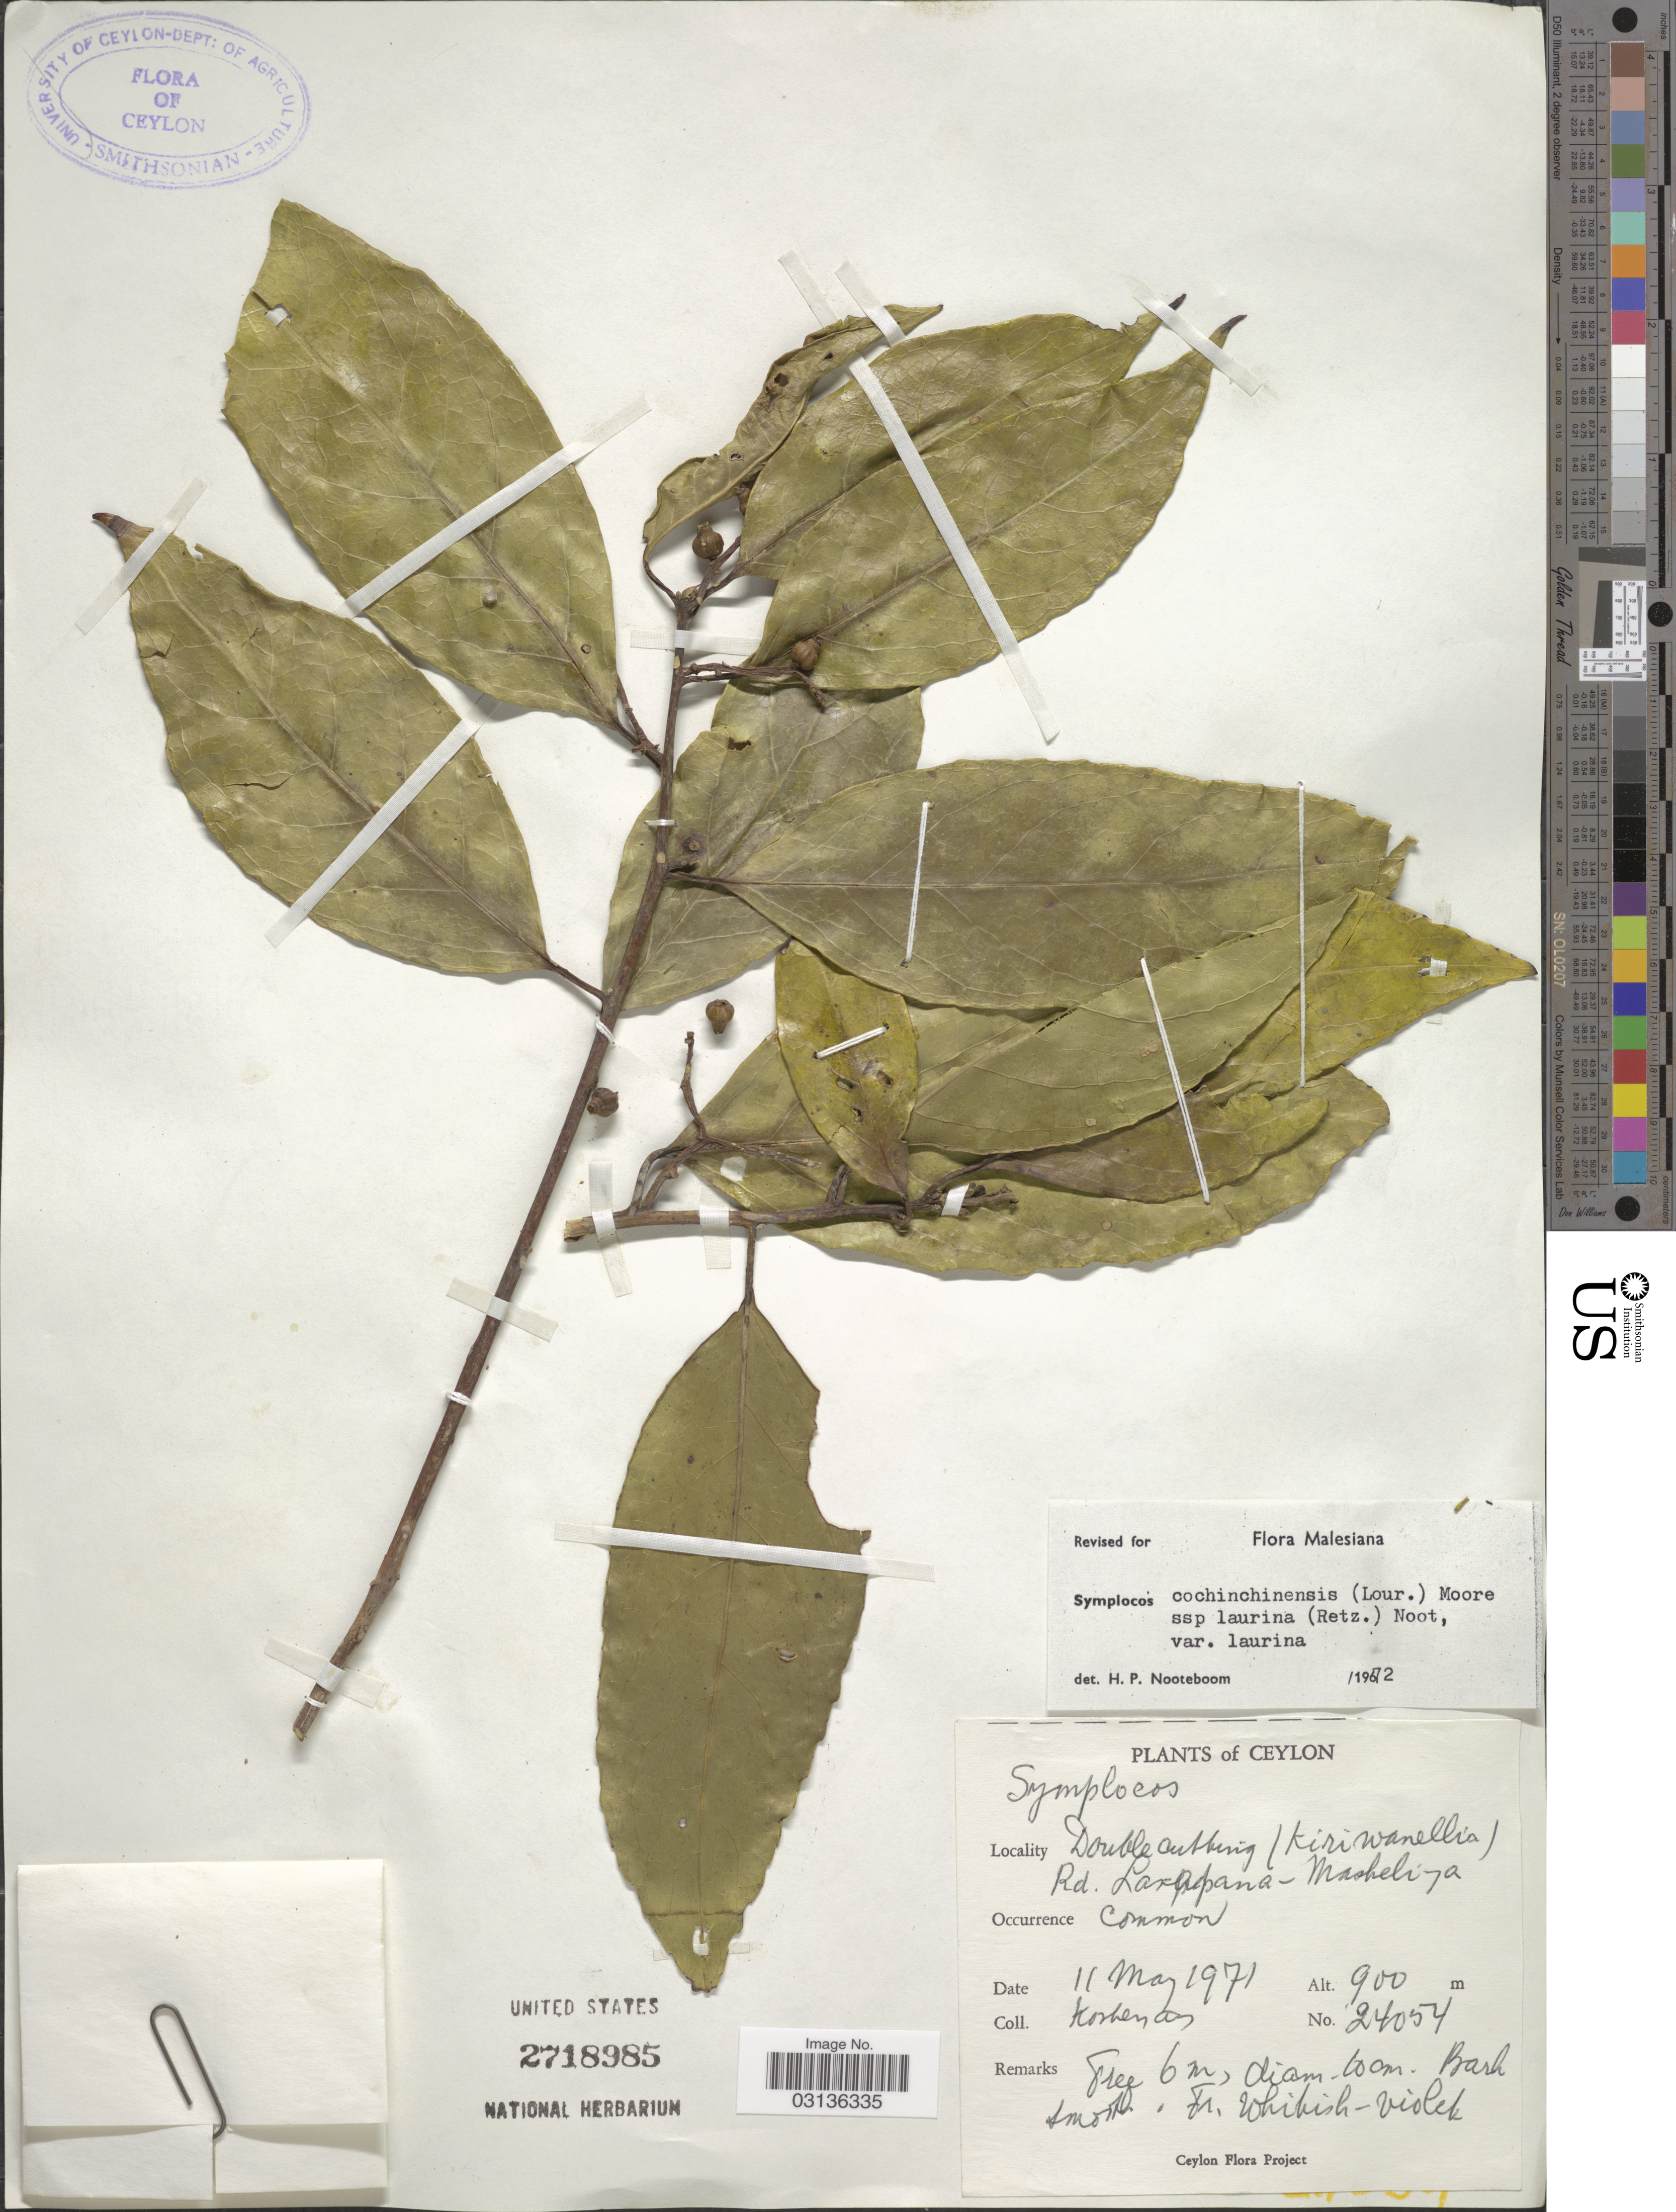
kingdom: Plantae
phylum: Tracheophyta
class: Magnoliopsida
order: Ericales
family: Symplocaceae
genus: Symplocos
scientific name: Symplocos cochinchinensis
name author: (Lour.) S. Moore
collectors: Kostermans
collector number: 24054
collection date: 1971-05-11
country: Sri Lanka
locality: Ceylon. Doublecutting / Kiriwanellia / Rd. Larapana - Maskeliya.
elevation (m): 900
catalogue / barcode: US 2718985